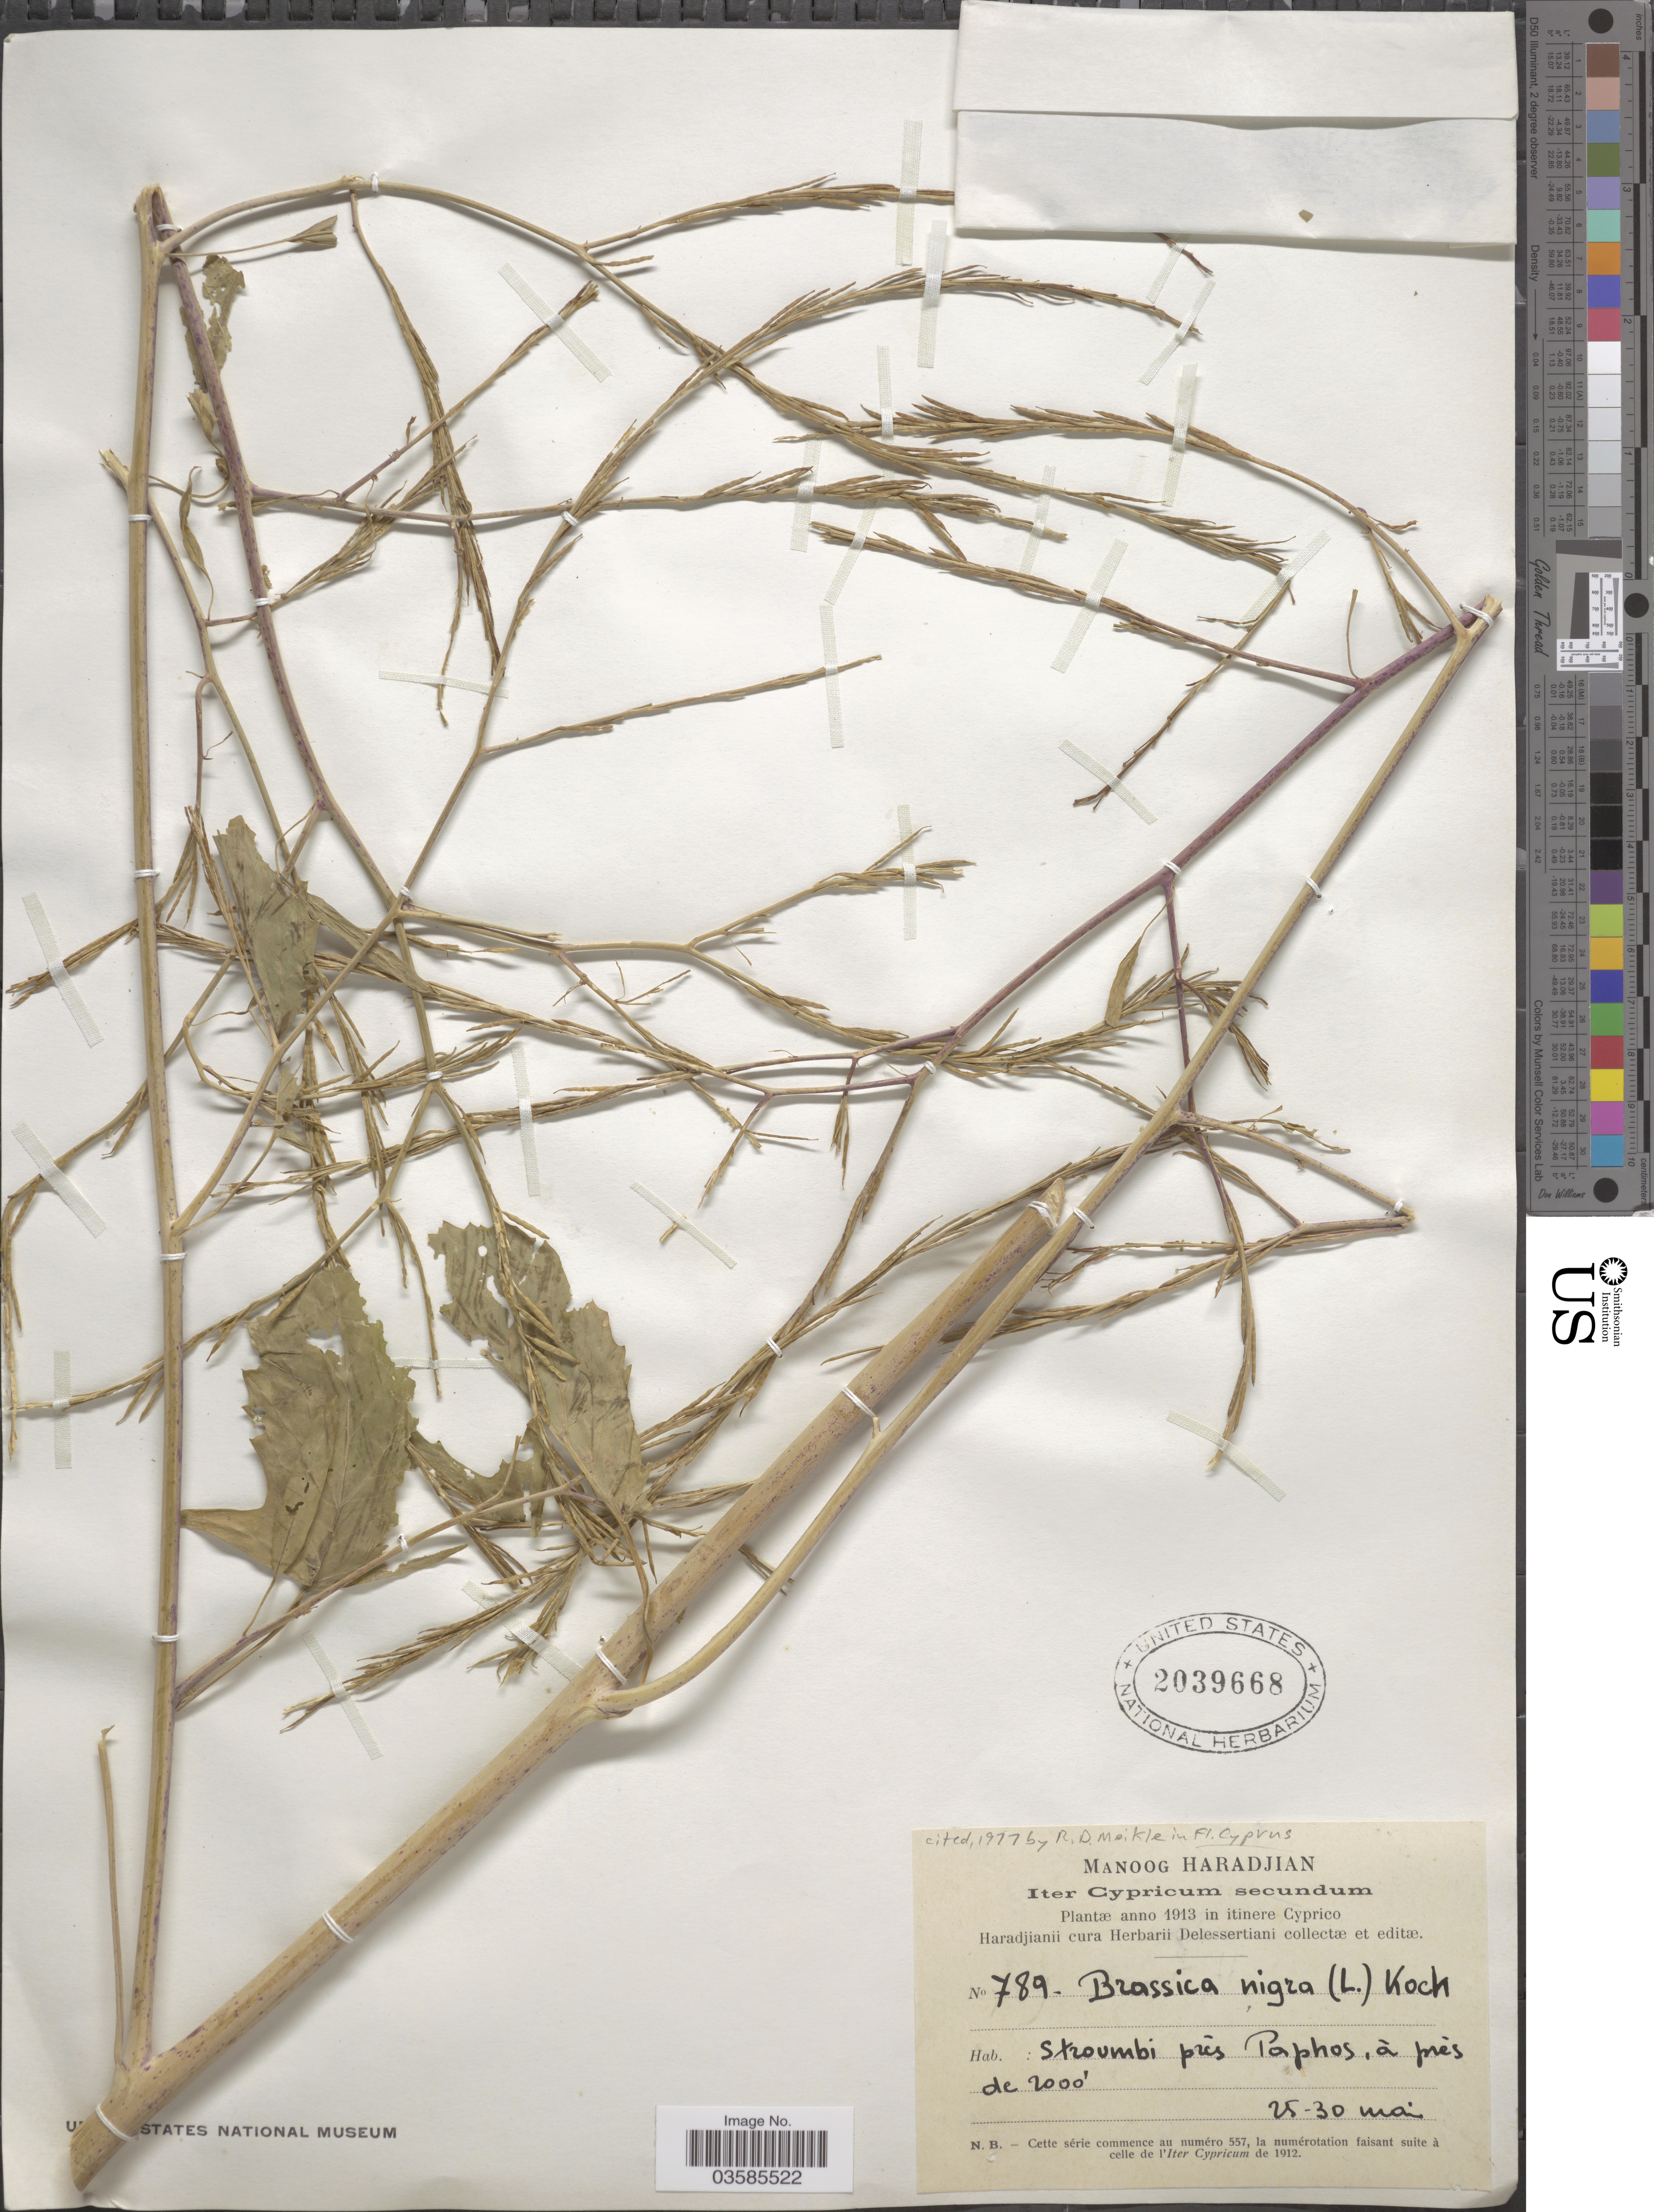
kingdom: Plantae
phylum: Tracheophyta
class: Magnoliopsida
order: Brassicales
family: Brassicaceae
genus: Brassica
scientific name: Brassica nigra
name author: (L.) W.D.J. Koch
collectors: M. Haradjian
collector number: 789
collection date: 1913-05-25/1913-05-30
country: Cyprus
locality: Cypricum. Stroumbi prés Paphos.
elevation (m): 610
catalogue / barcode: US 2039668